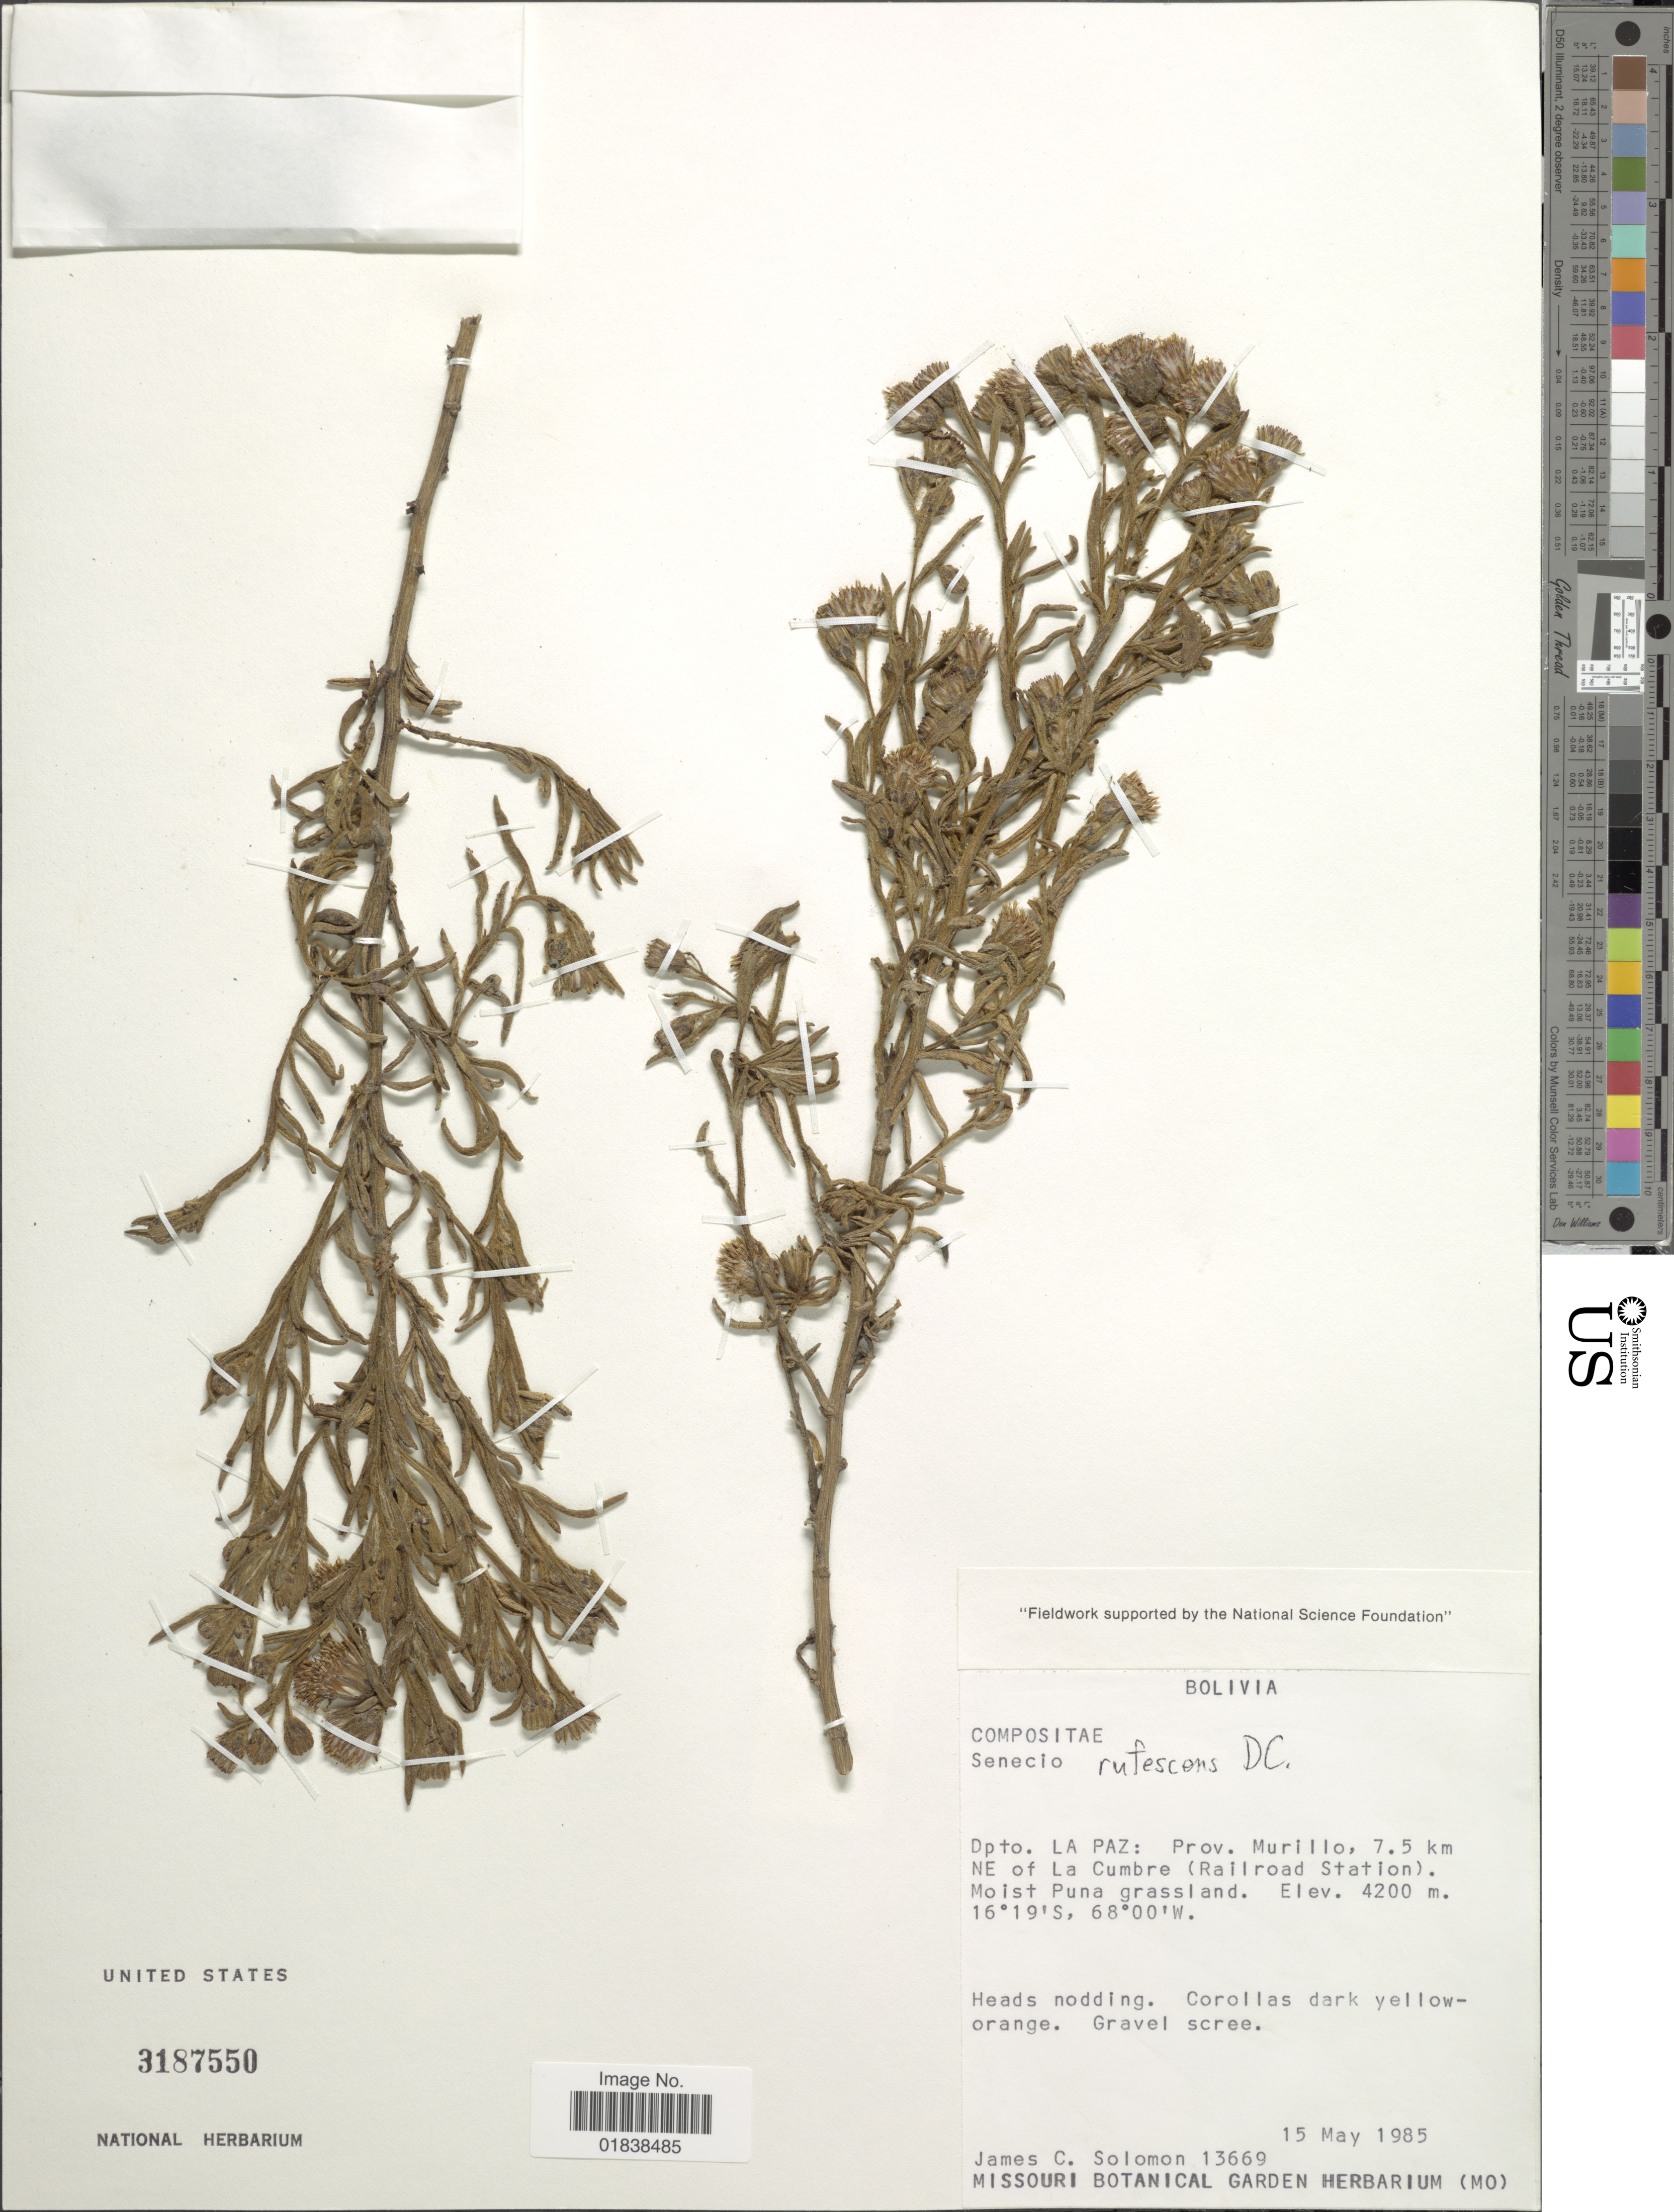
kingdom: Plantae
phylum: Tracheophyta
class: Magnoliopsida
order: Asterales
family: Asteraceae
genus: Senecio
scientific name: Senecio rufescens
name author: DC.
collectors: J. C. Solomon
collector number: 13669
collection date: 1985-05-15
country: Bolivia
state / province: La Paz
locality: Prov. Murillo, 7.5 km NE of La Cumbre (Railroad Station)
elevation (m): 4200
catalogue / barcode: US 3187550